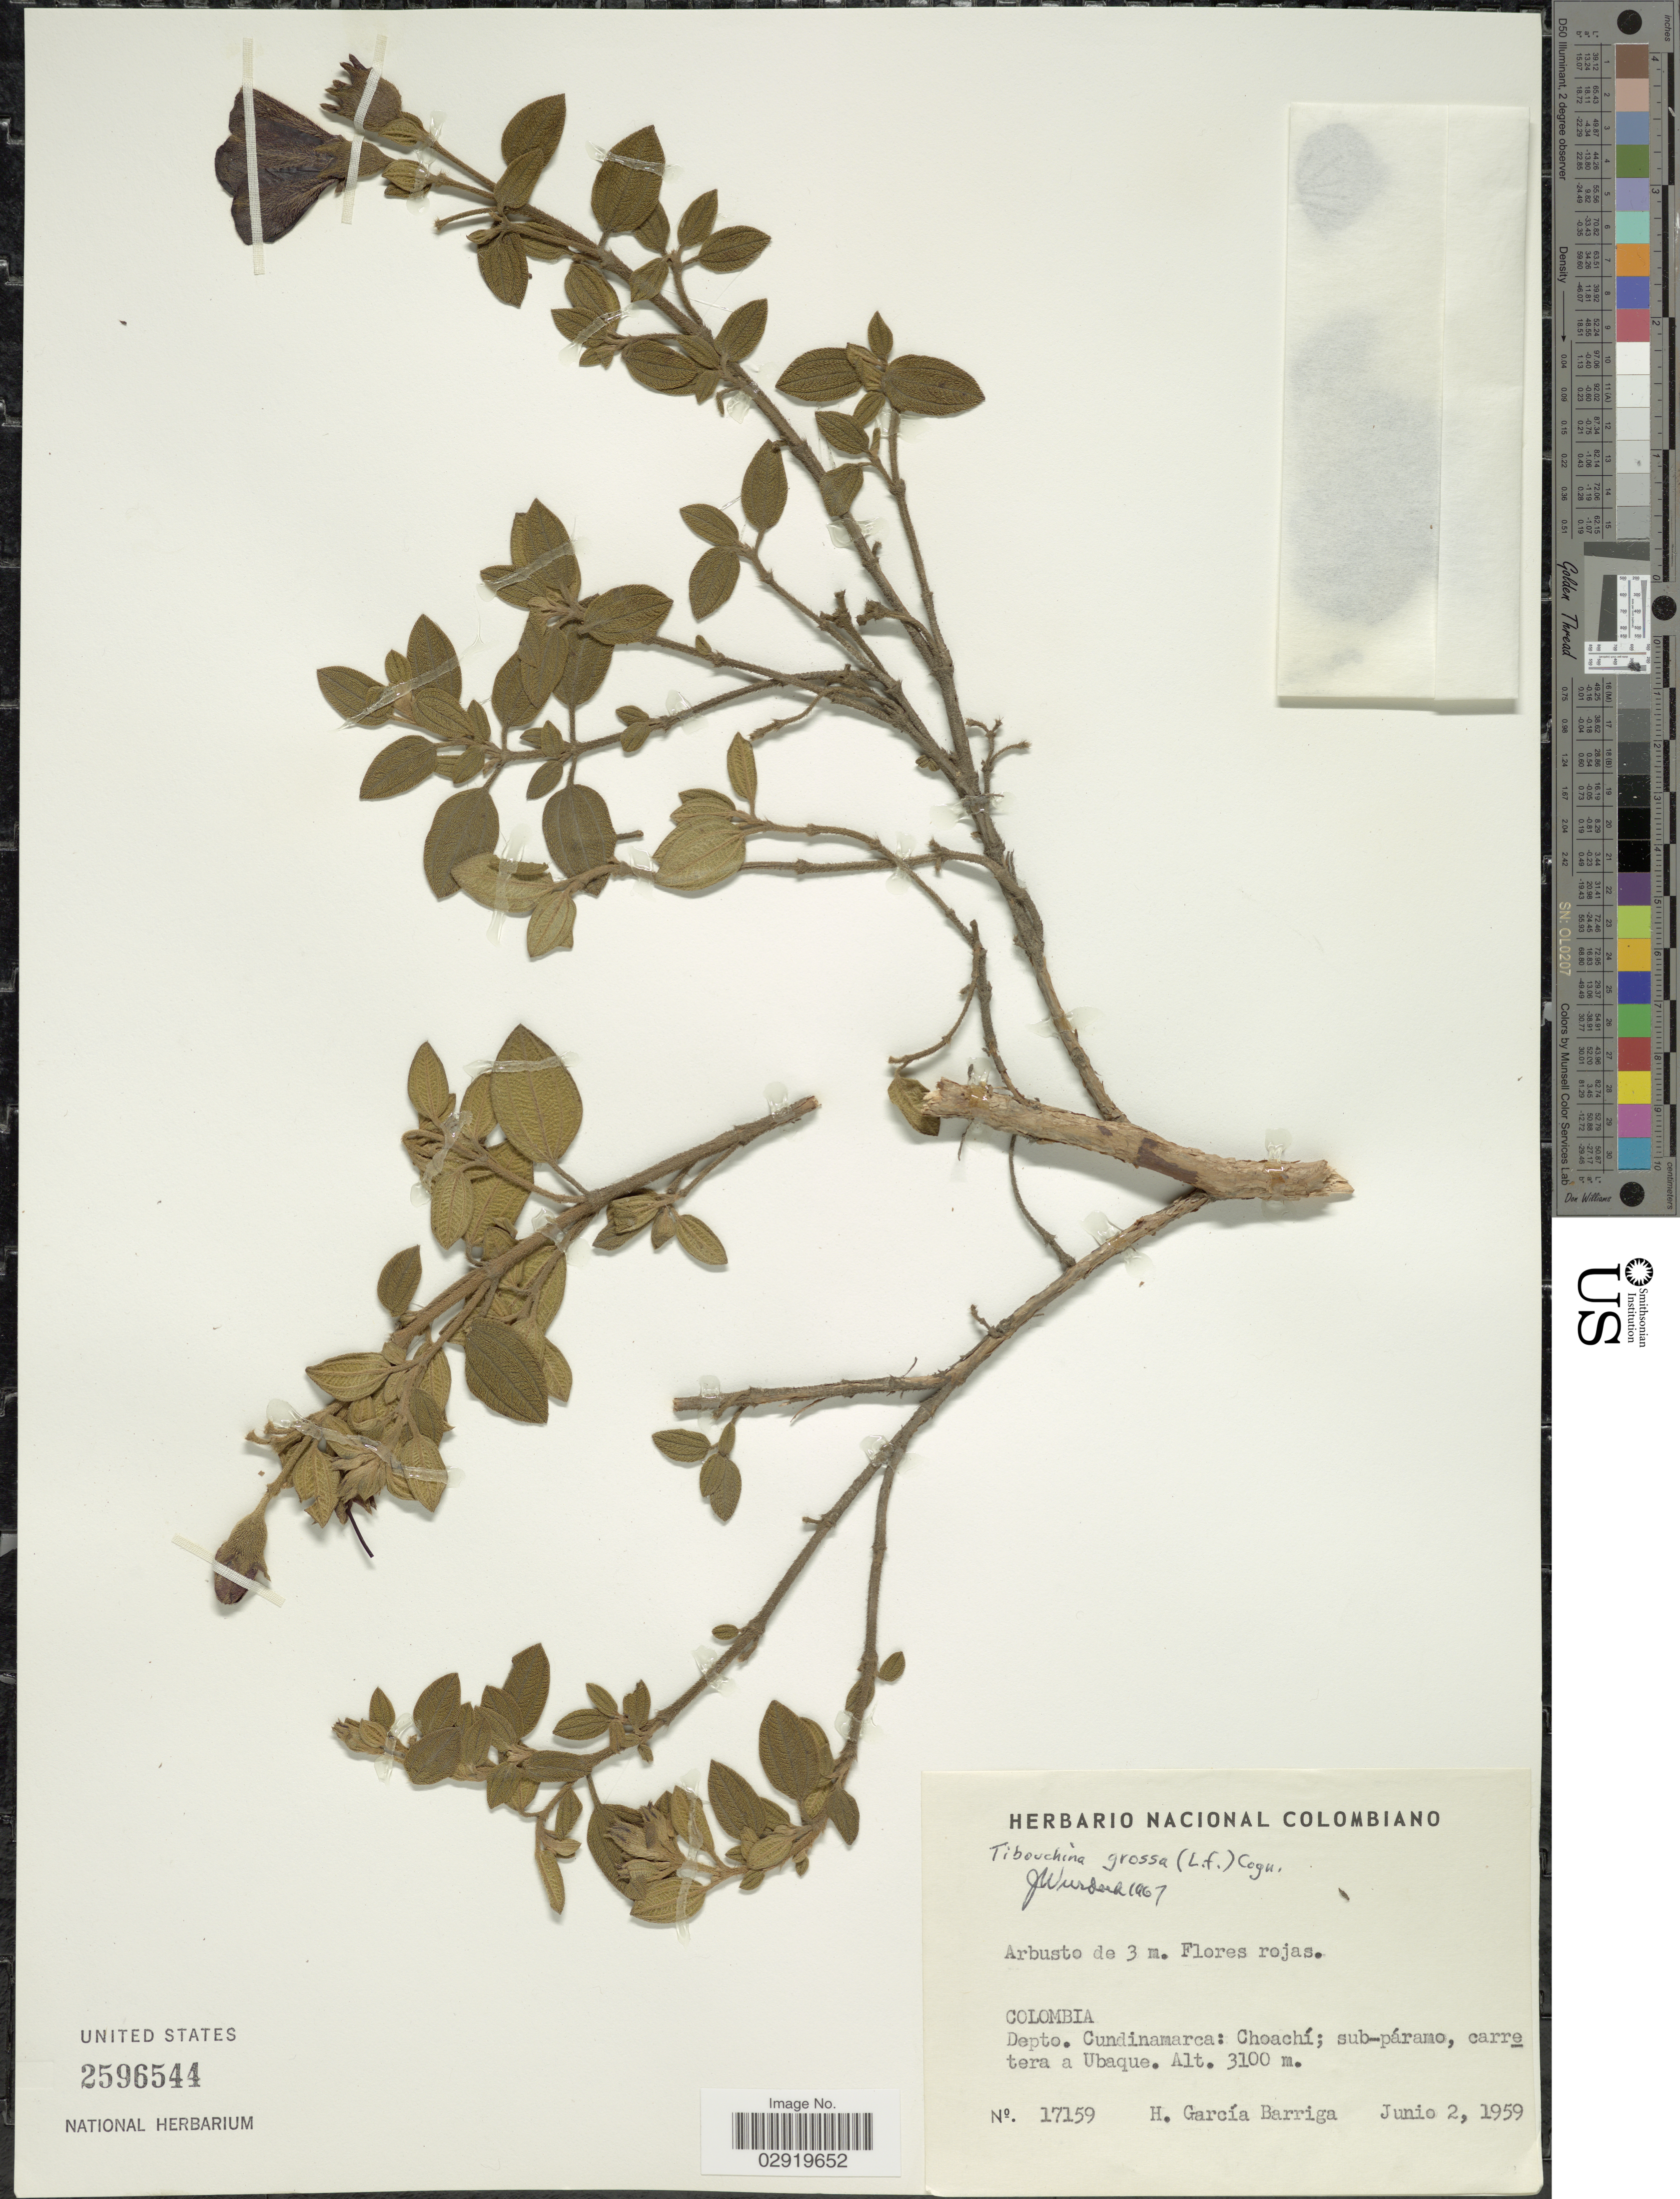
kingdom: Plantae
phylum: Tracheophyta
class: Magnoliopsida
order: Myrtales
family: Melastomataceae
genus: Chaetogastra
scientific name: Chaetogastra grossa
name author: (L. f.) P.J.F. Guim. & Michelang.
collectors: H. García Barriga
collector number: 17159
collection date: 1959-06-02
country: Colombia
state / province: Cundinamarca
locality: Depto. Cundinamarca: Choachí: carretera a Ubaque.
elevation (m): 3100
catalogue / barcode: US 2596544